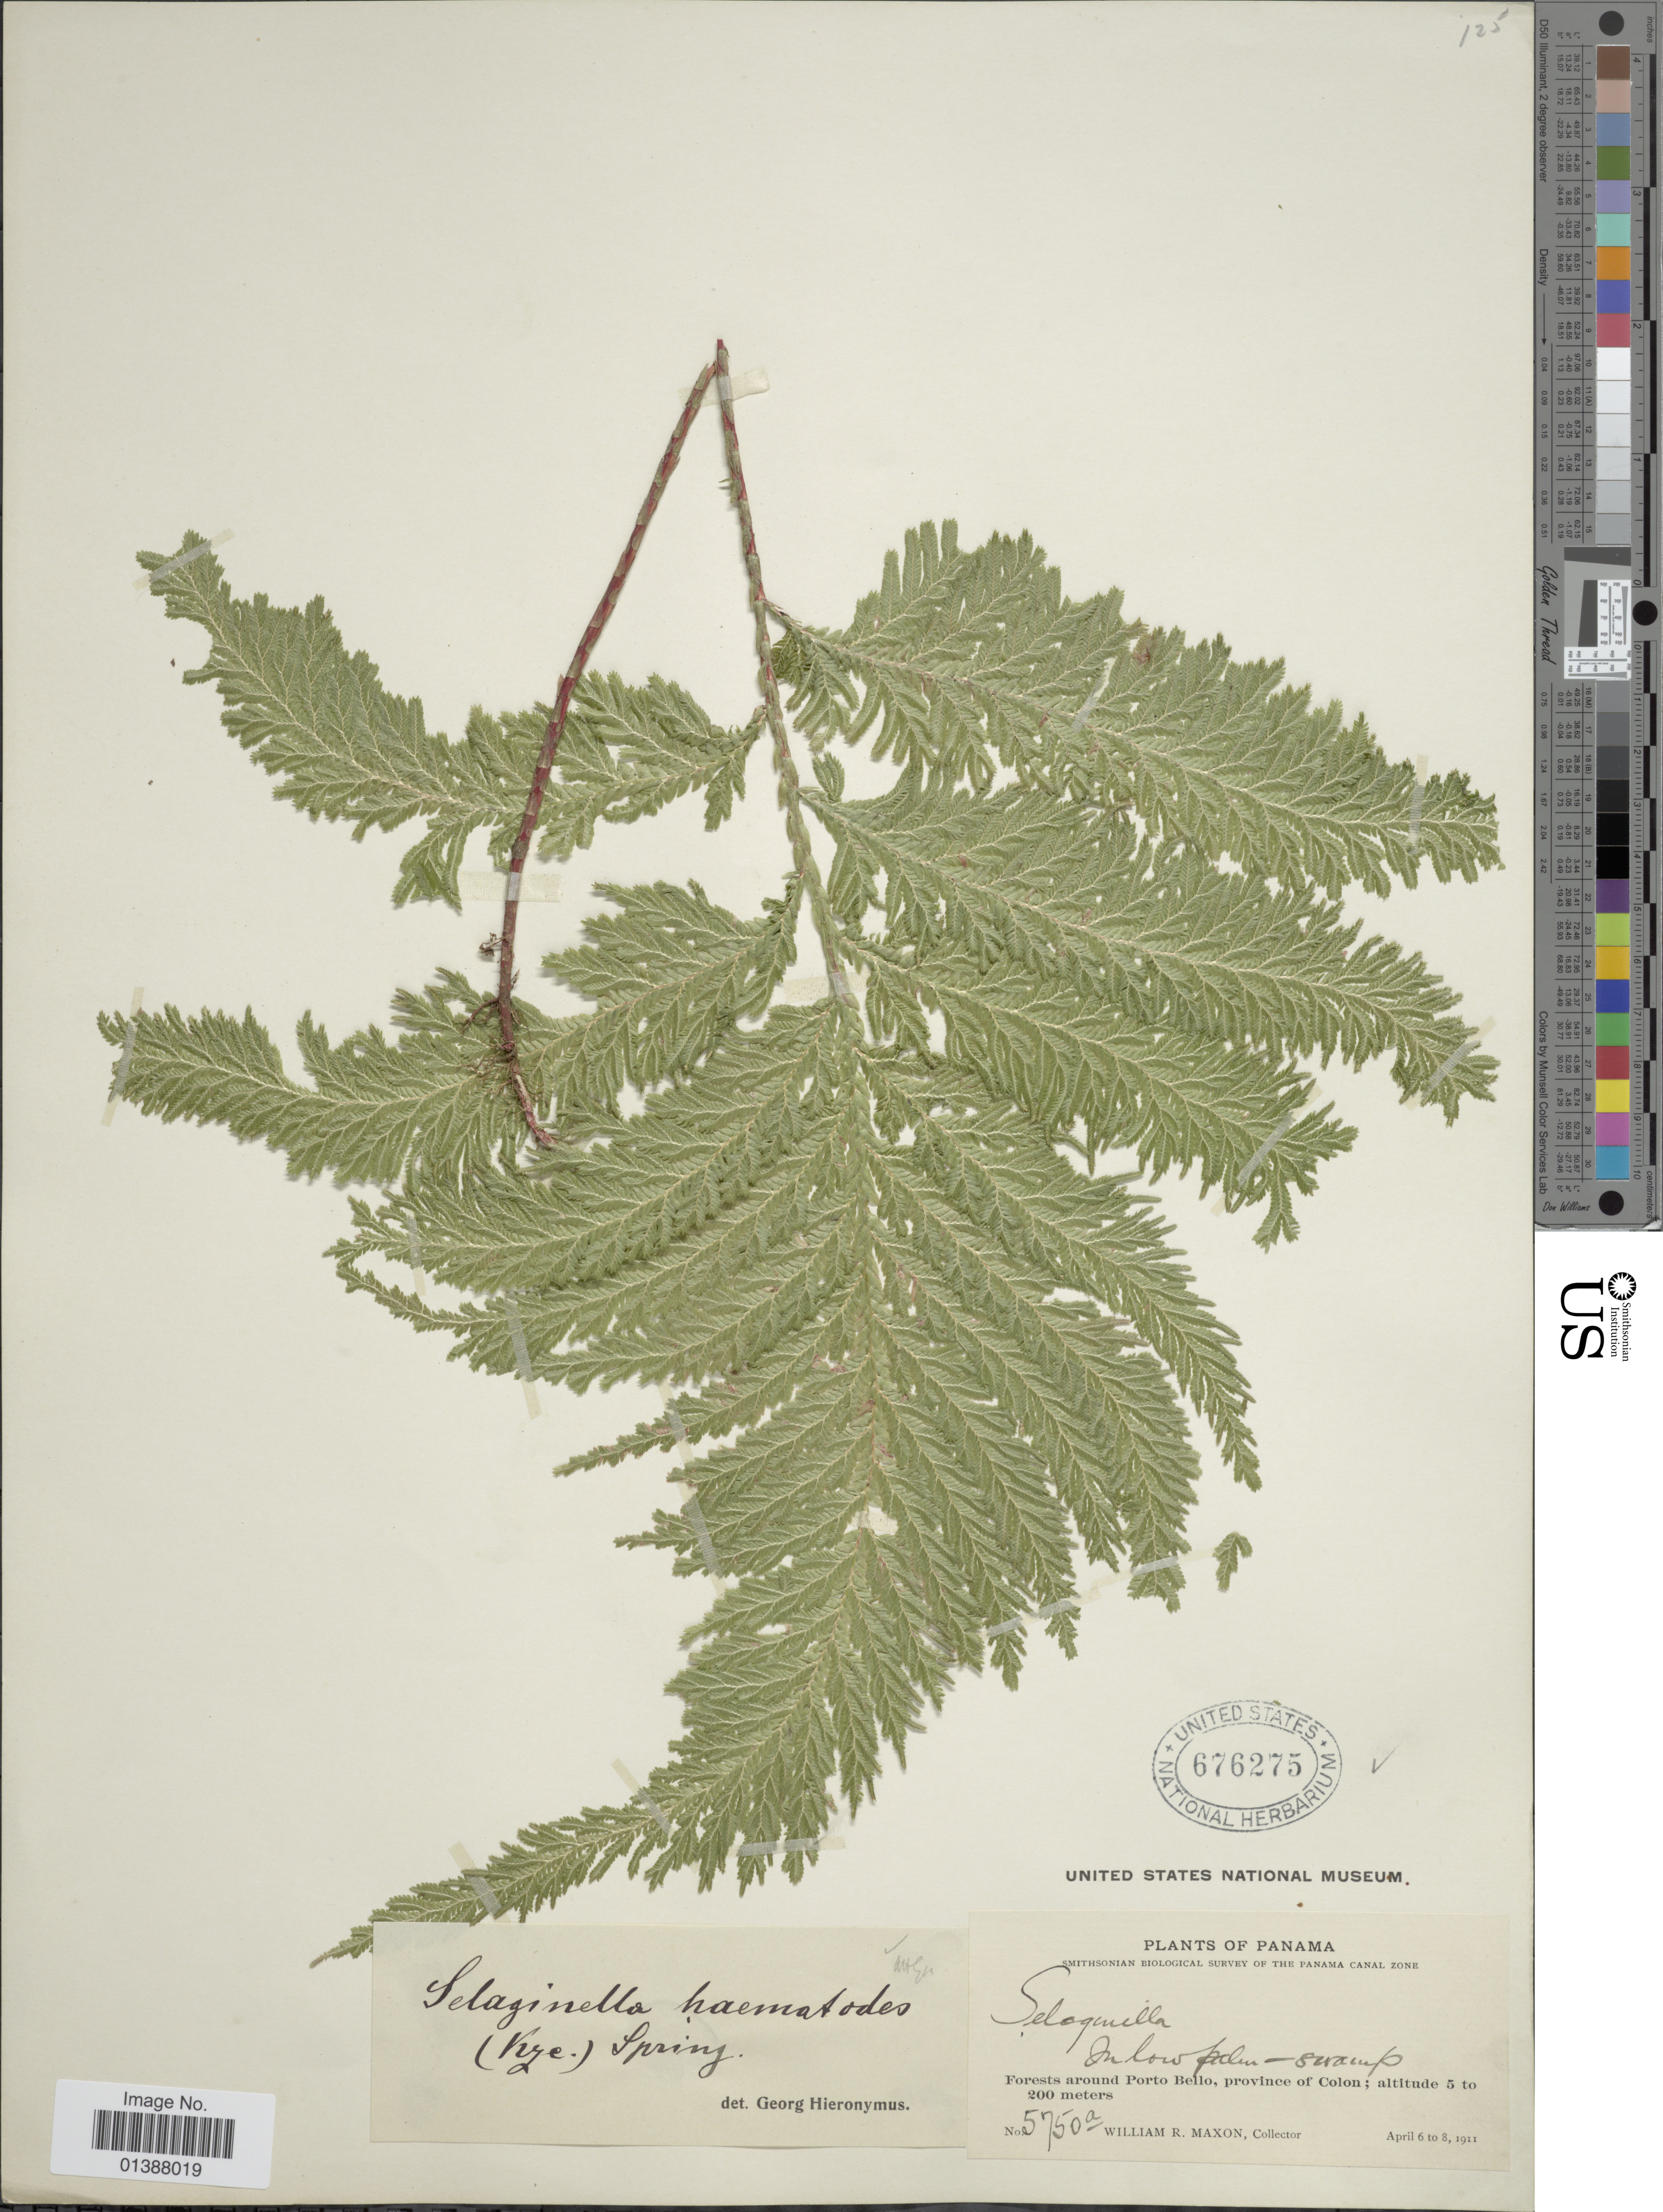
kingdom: Plantae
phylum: Tracheophyta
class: Lycopodiopsida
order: Selaginellales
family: Selaginellaceae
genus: Selaginella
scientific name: Selaginella haematodes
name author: (Kunze) Spring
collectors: W. R. Maxon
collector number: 5750a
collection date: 1911-04-06/1911-04-08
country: Panama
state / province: Colón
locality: Forest around Porto Bello, province of Colon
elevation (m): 5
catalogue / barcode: US 676275